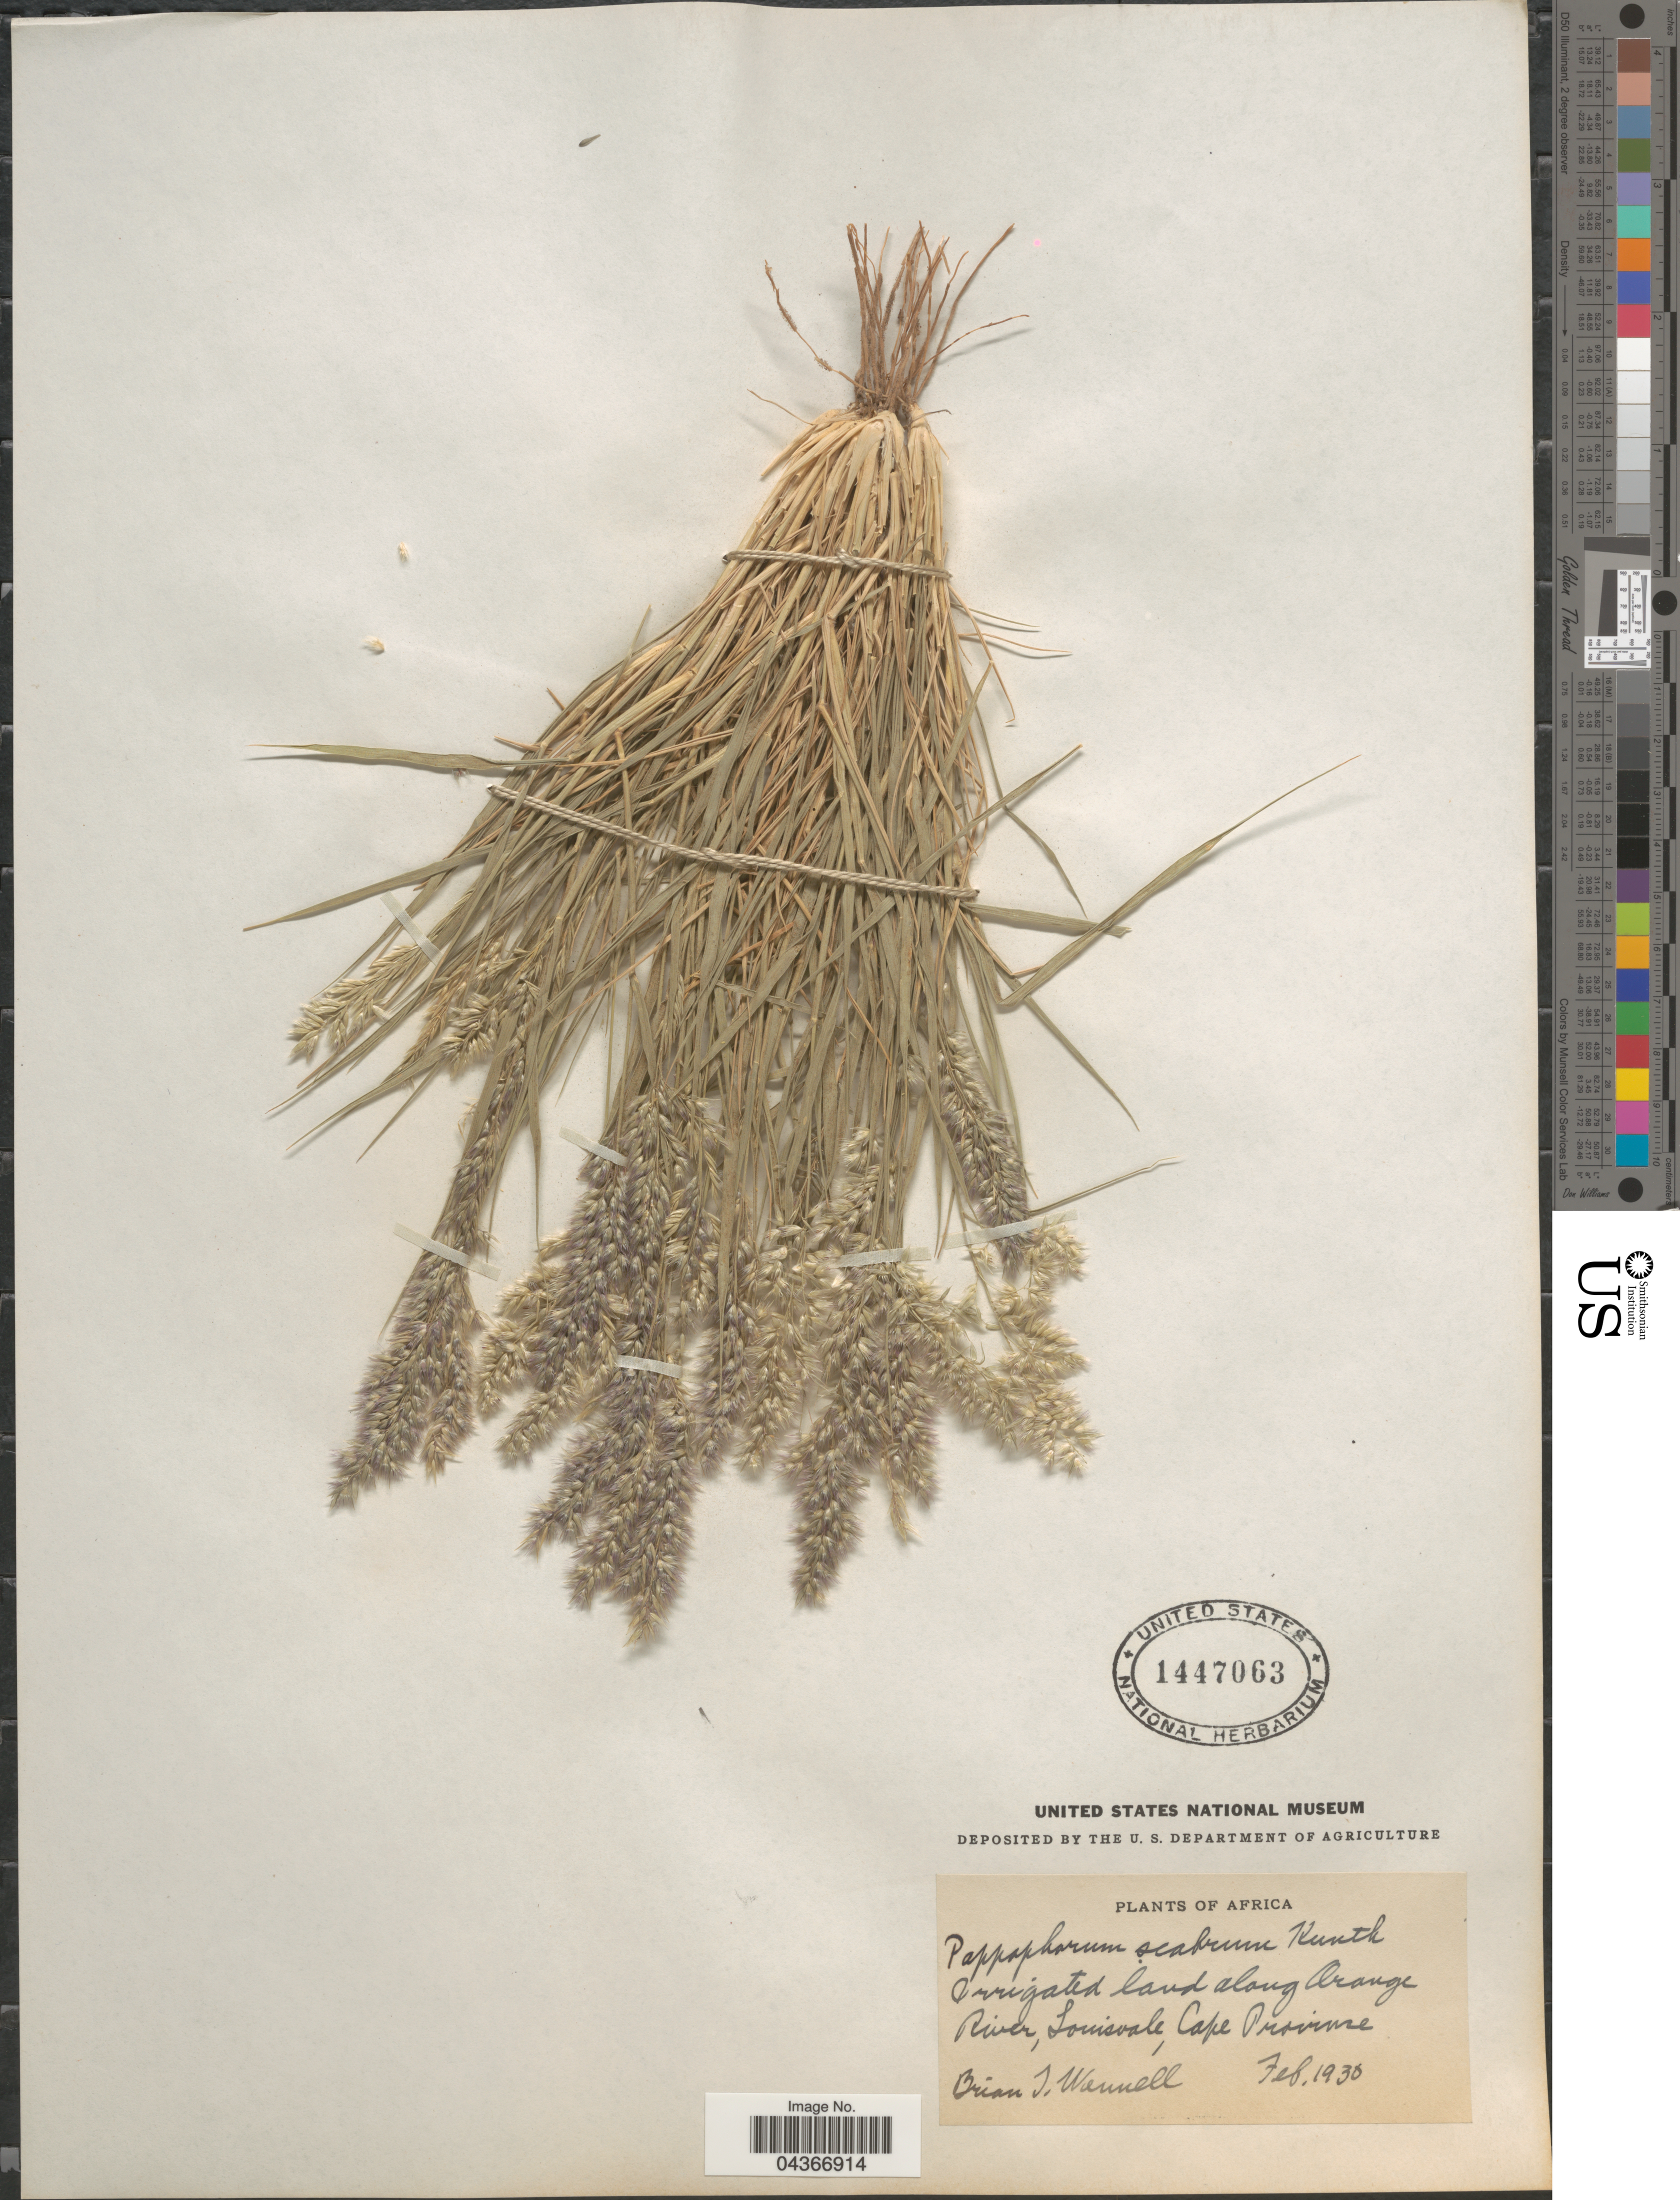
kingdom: Plantae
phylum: Tracheophyta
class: Liliopsida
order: Poales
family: Poaceae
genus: Enneapogon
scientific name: Enneapogon scaber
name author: Lehm.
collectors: B. Wennell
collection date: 1930-02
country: South Africa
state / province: Northern Cape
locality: Irrigated land along Orange River, Louisvale.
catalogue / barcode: US 1447063